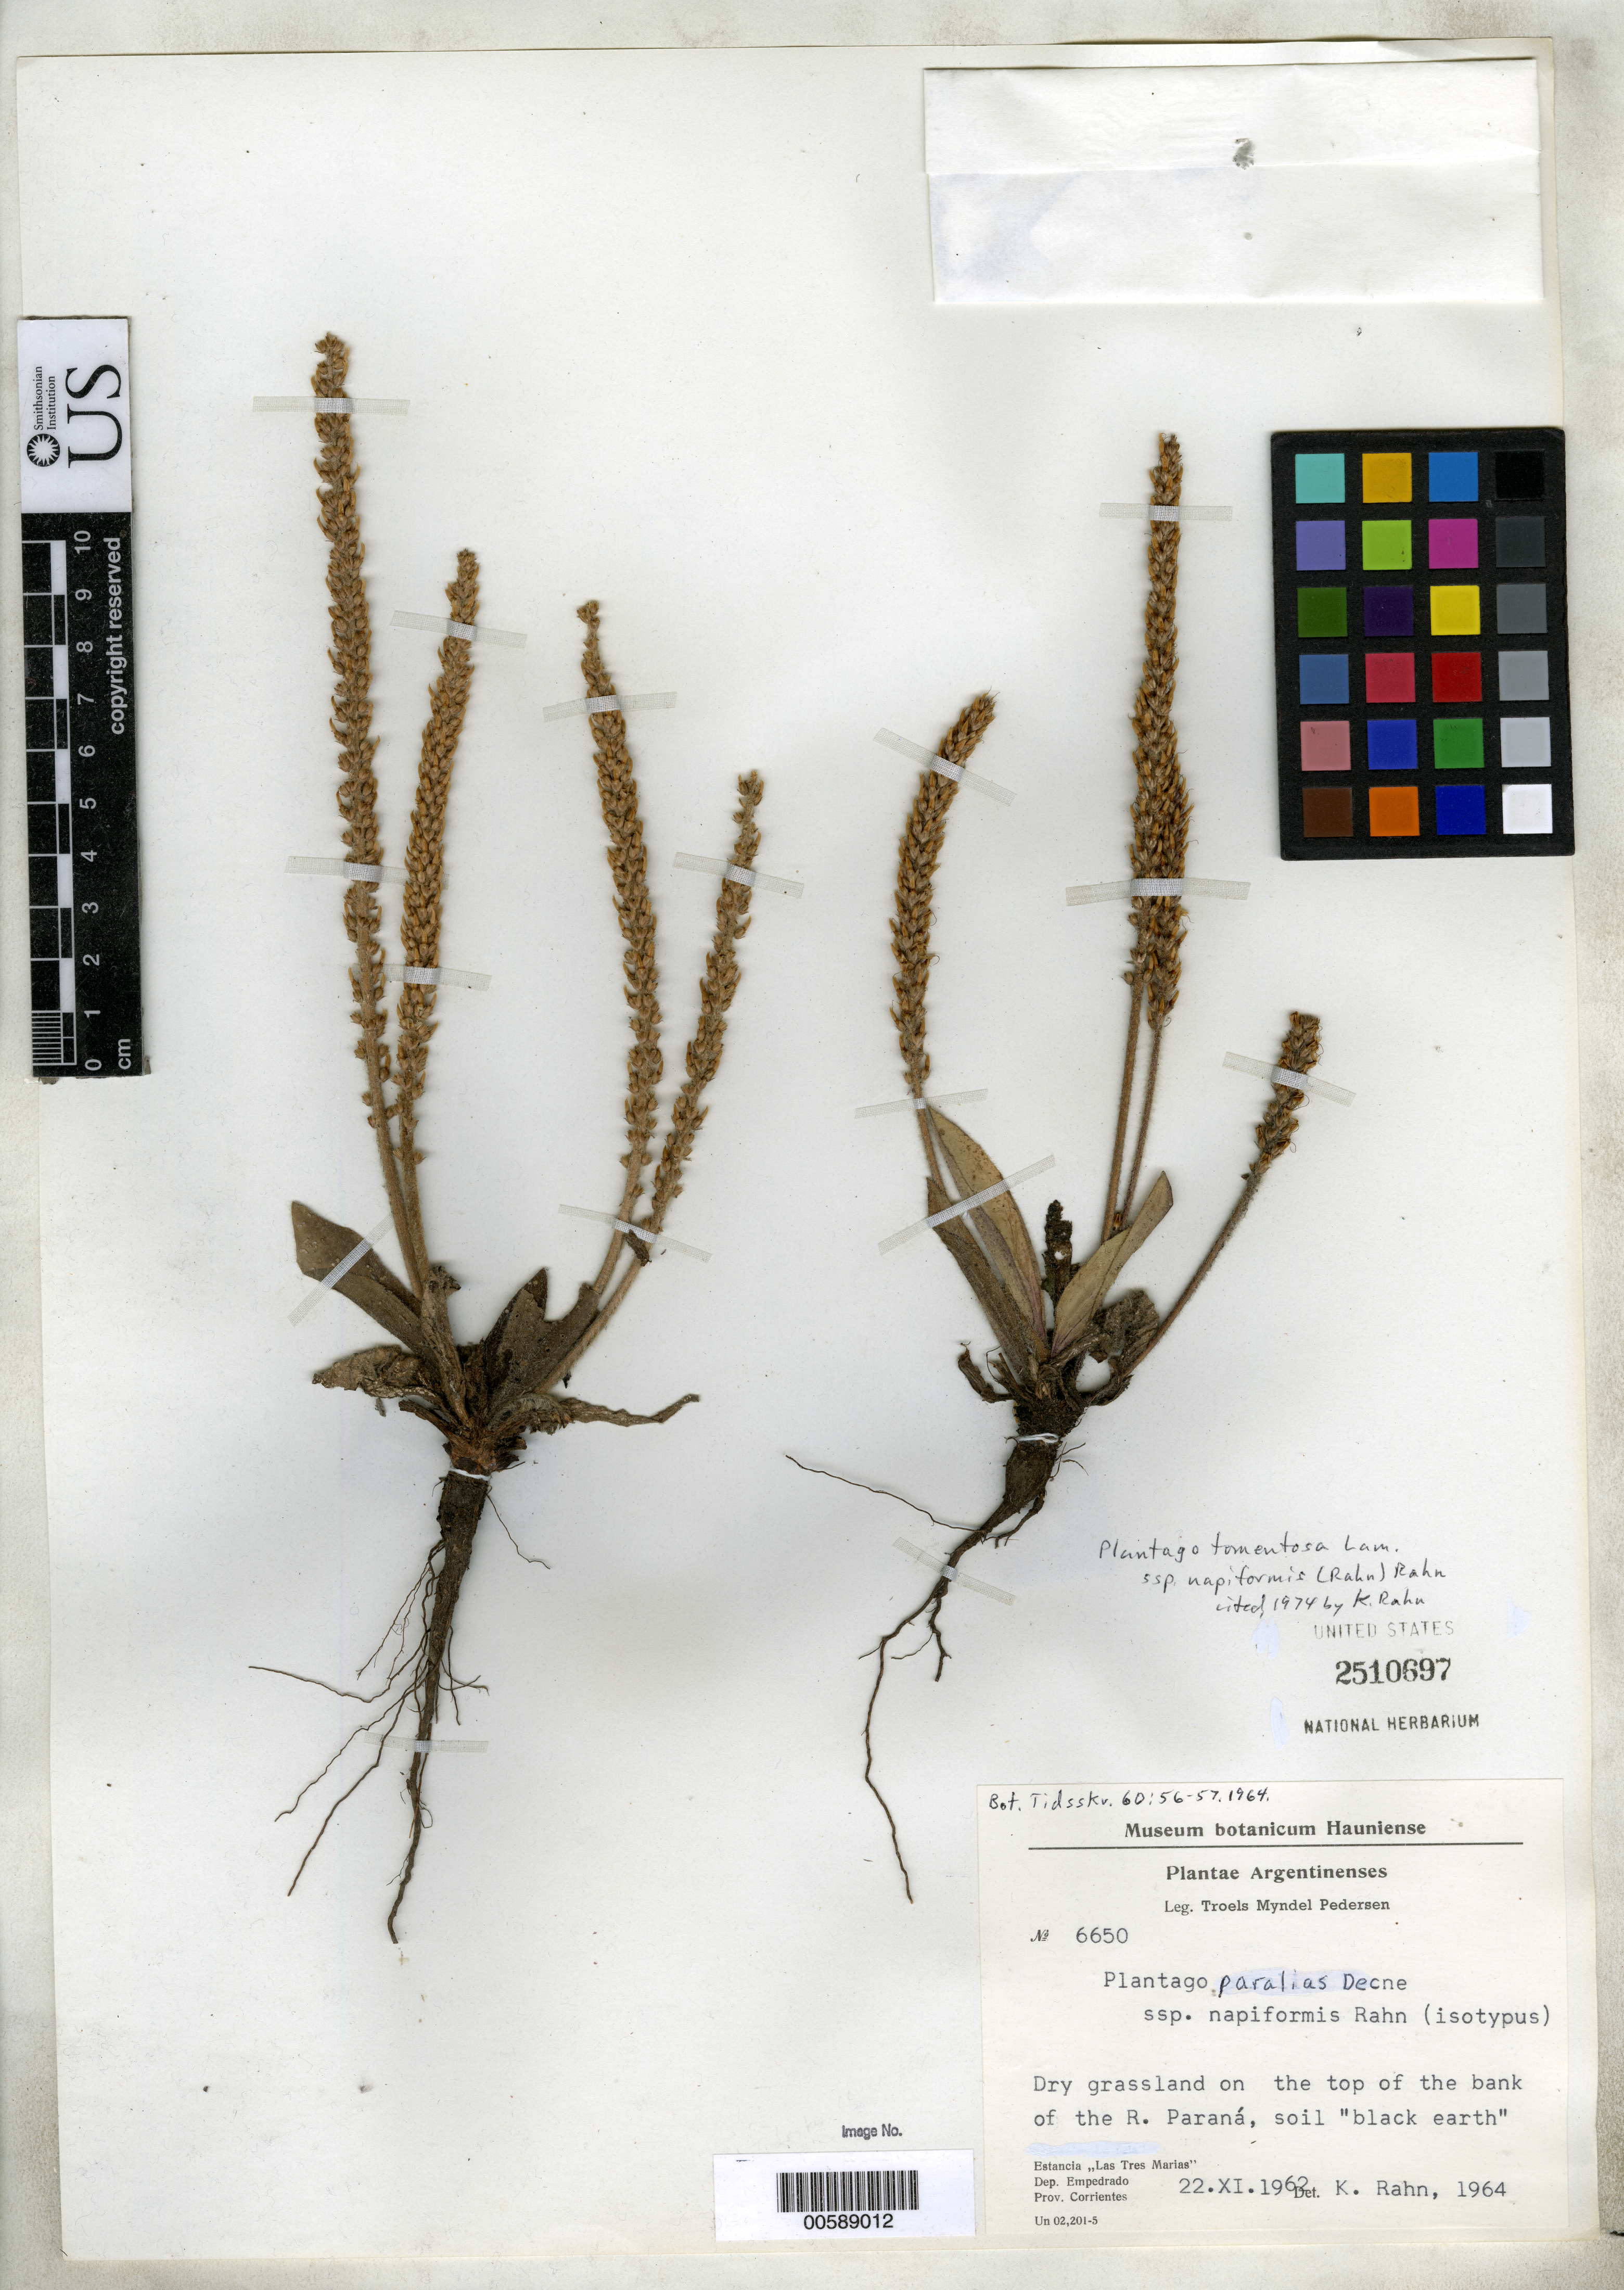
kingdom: Plantae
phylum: Tracheophyta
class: Magnoliopsida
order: Lamiales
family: Plantaginaceae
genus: Plantago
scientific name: Plantago paralias subsp. napiformis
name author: Rahn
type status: Isotype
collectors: T. M. Pedersen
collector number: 6650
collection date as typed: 22 Nov 1962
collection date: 1962-11-22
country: Argentina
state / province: Corrientes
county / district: Empedrado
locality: Estancia, Las Tres Marias, top of bank of Rio Parana.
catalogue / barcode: US 2510697